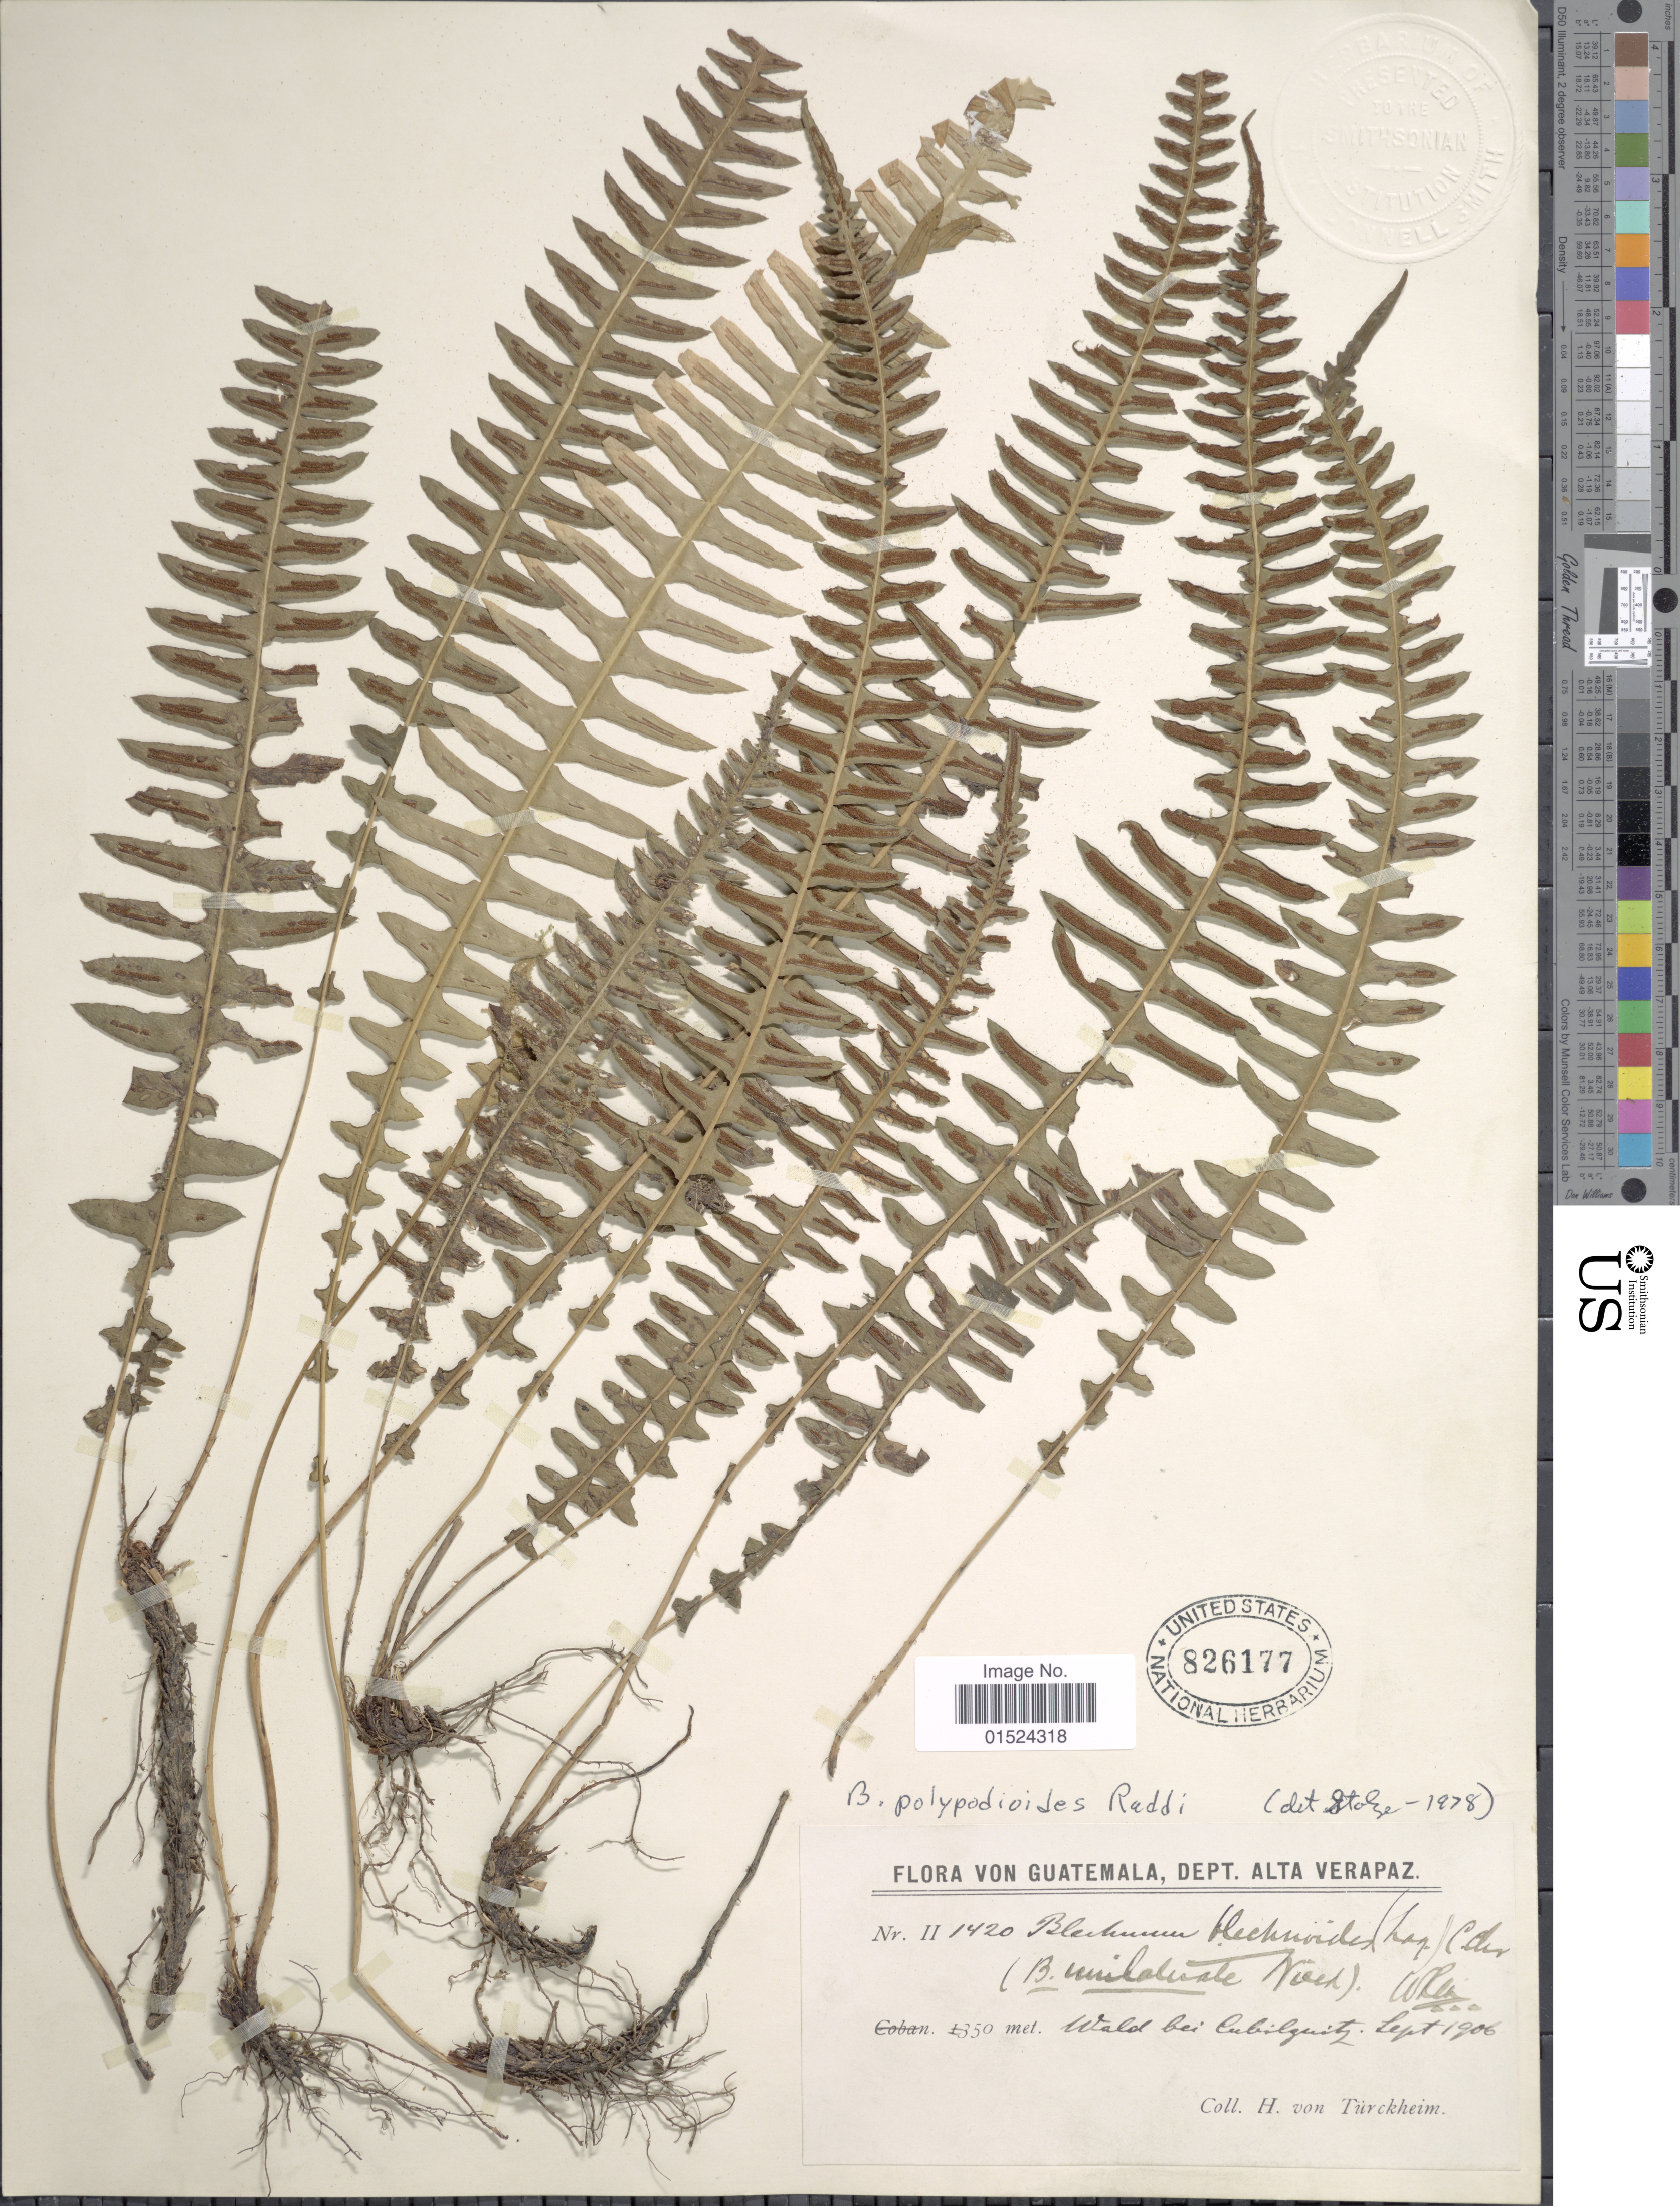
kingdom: Plantae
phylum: Tracheophyta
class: Polypodiopsida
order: Polypodiales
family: Blechnaceae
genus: Blechnum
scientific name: Blechnum polypodioides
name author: Raddi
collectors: H. von Türckheim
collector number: II1420*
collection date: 1906-09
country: Guatemala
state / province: Alta Verapaz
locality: Wald bei Cubilgüitz [forest at Cubilgüitz]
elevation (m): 50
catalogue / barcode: US 826177